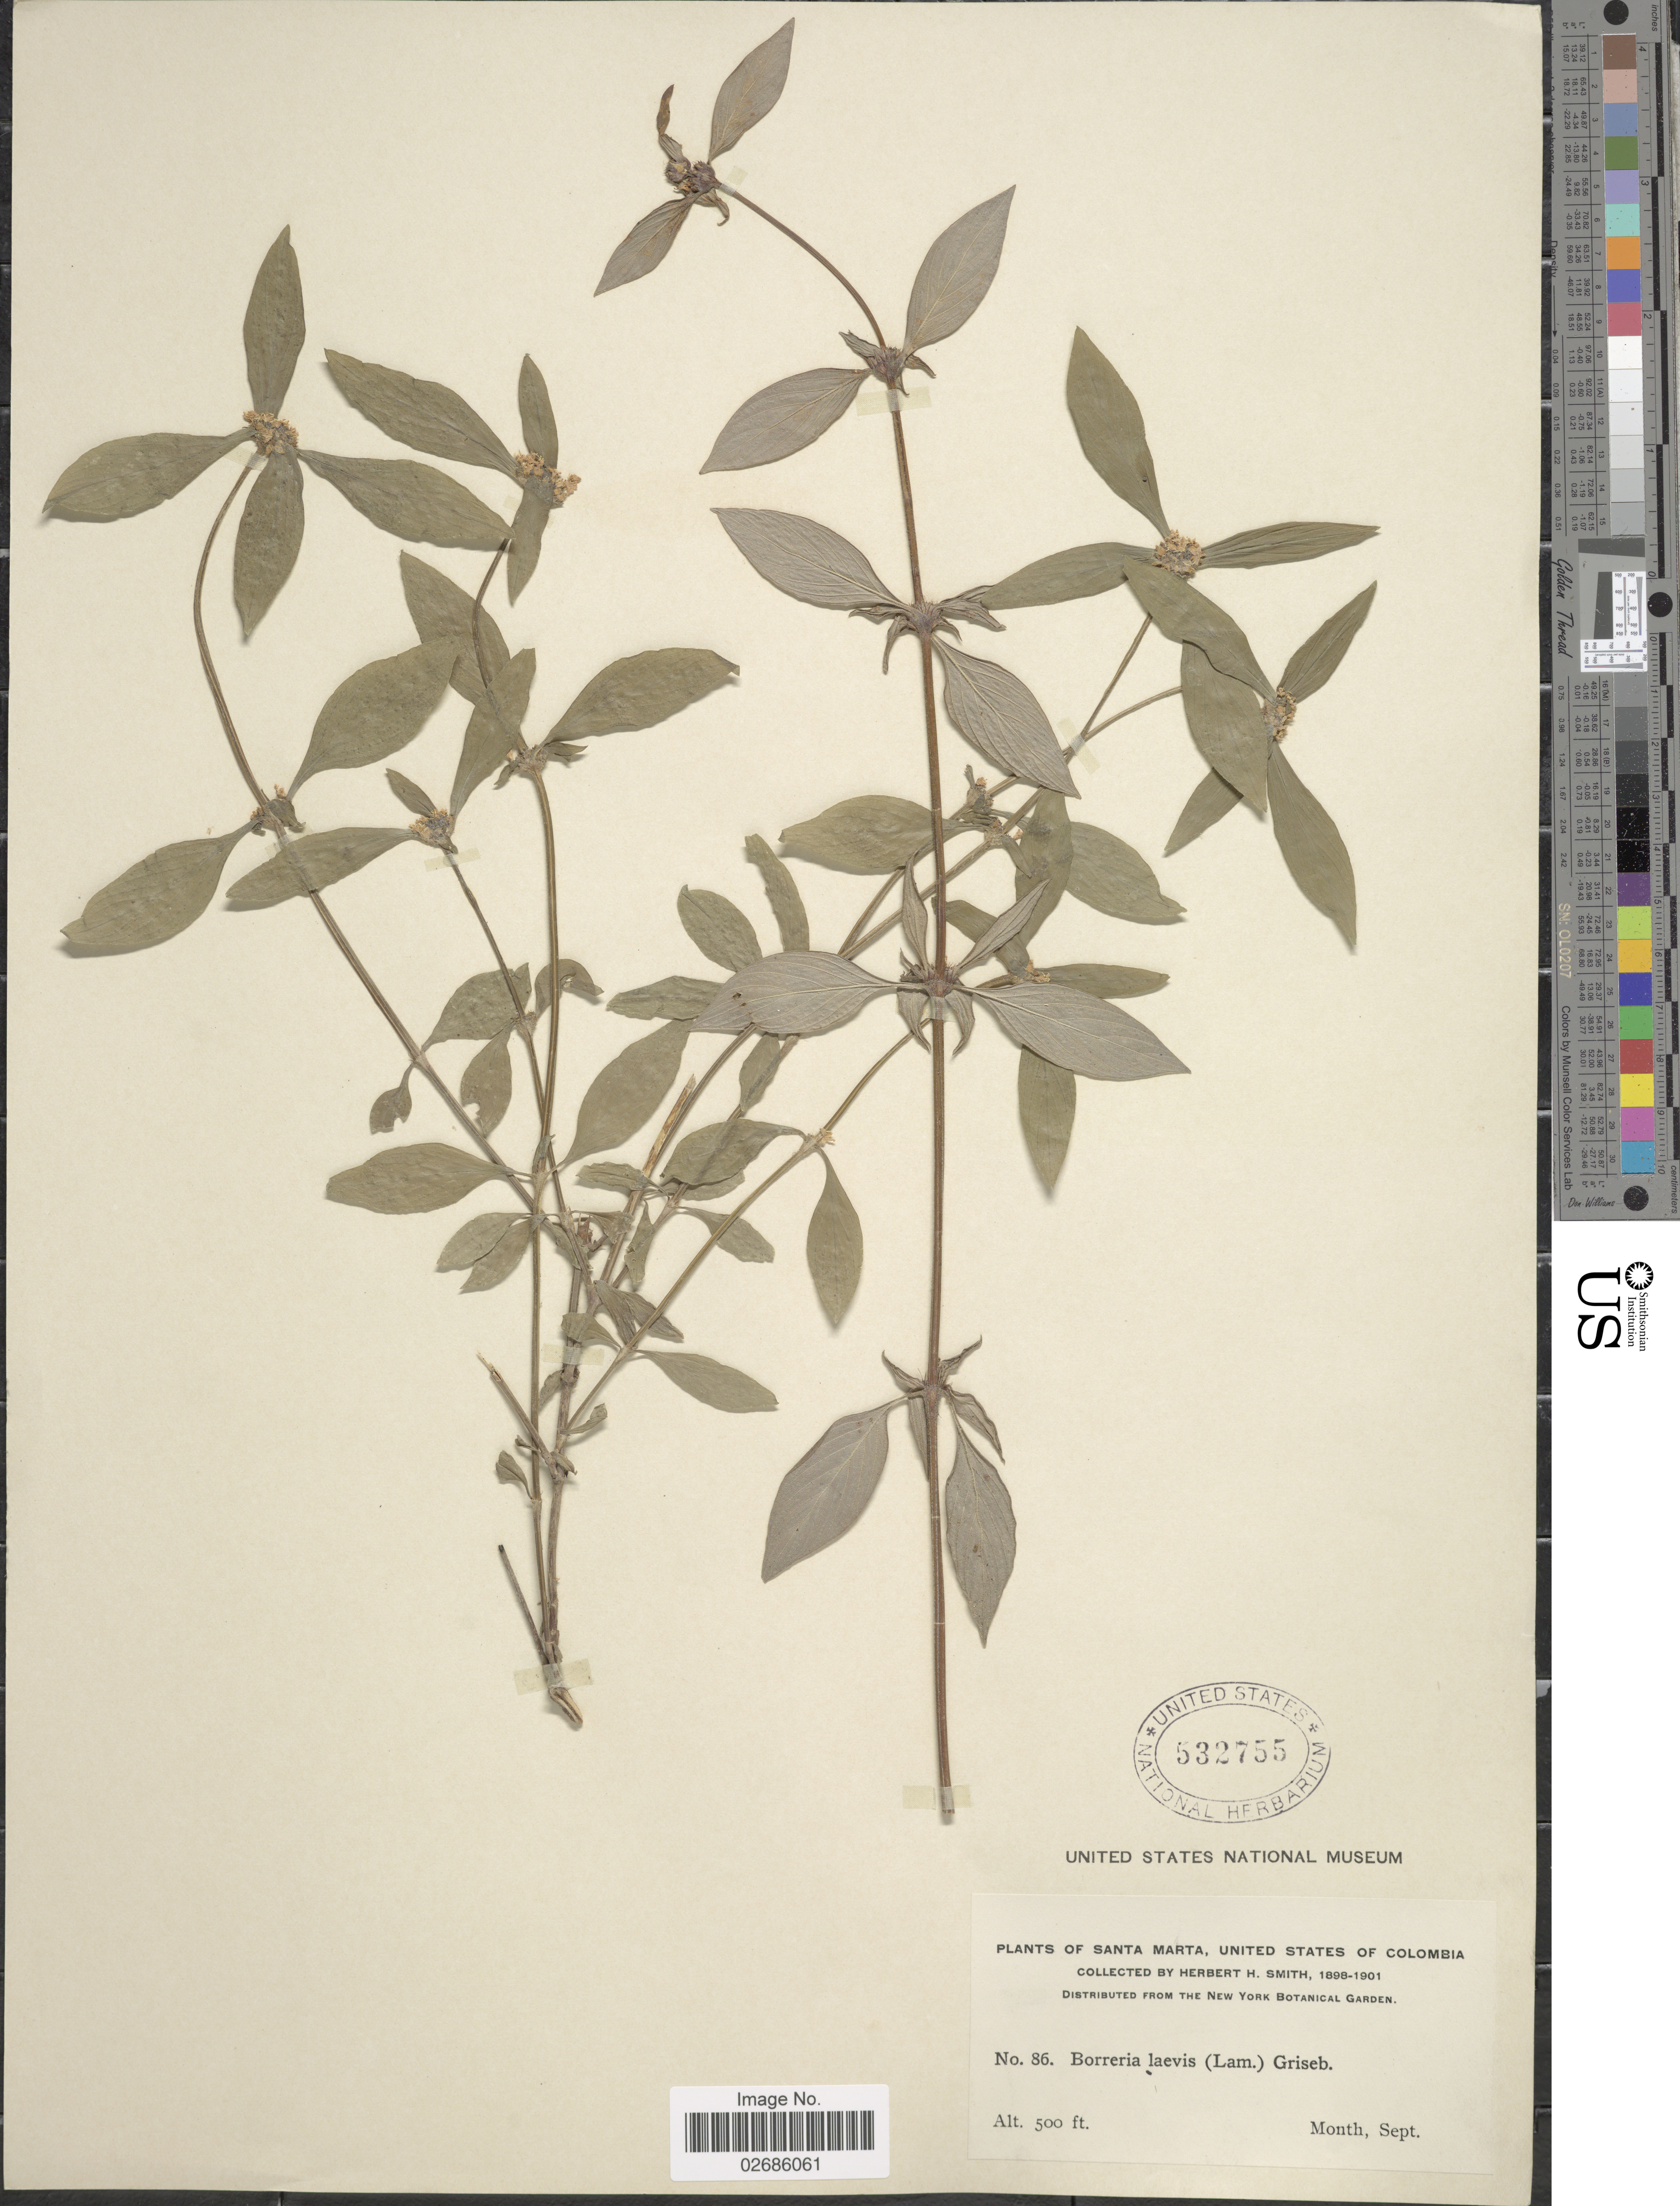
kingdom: Plantae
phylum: Tracheophyta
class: Magnoliopsida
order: Gentianales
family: Rubiaceae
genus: Borreria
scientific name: Borreria assurgens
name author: (Ruiz & Pav.) Griseb.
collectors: Herbert H. Smith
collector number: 86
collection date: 1898-09/1901-09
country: Colombia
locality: Santa Marta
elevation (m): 152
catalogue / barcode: US 532755